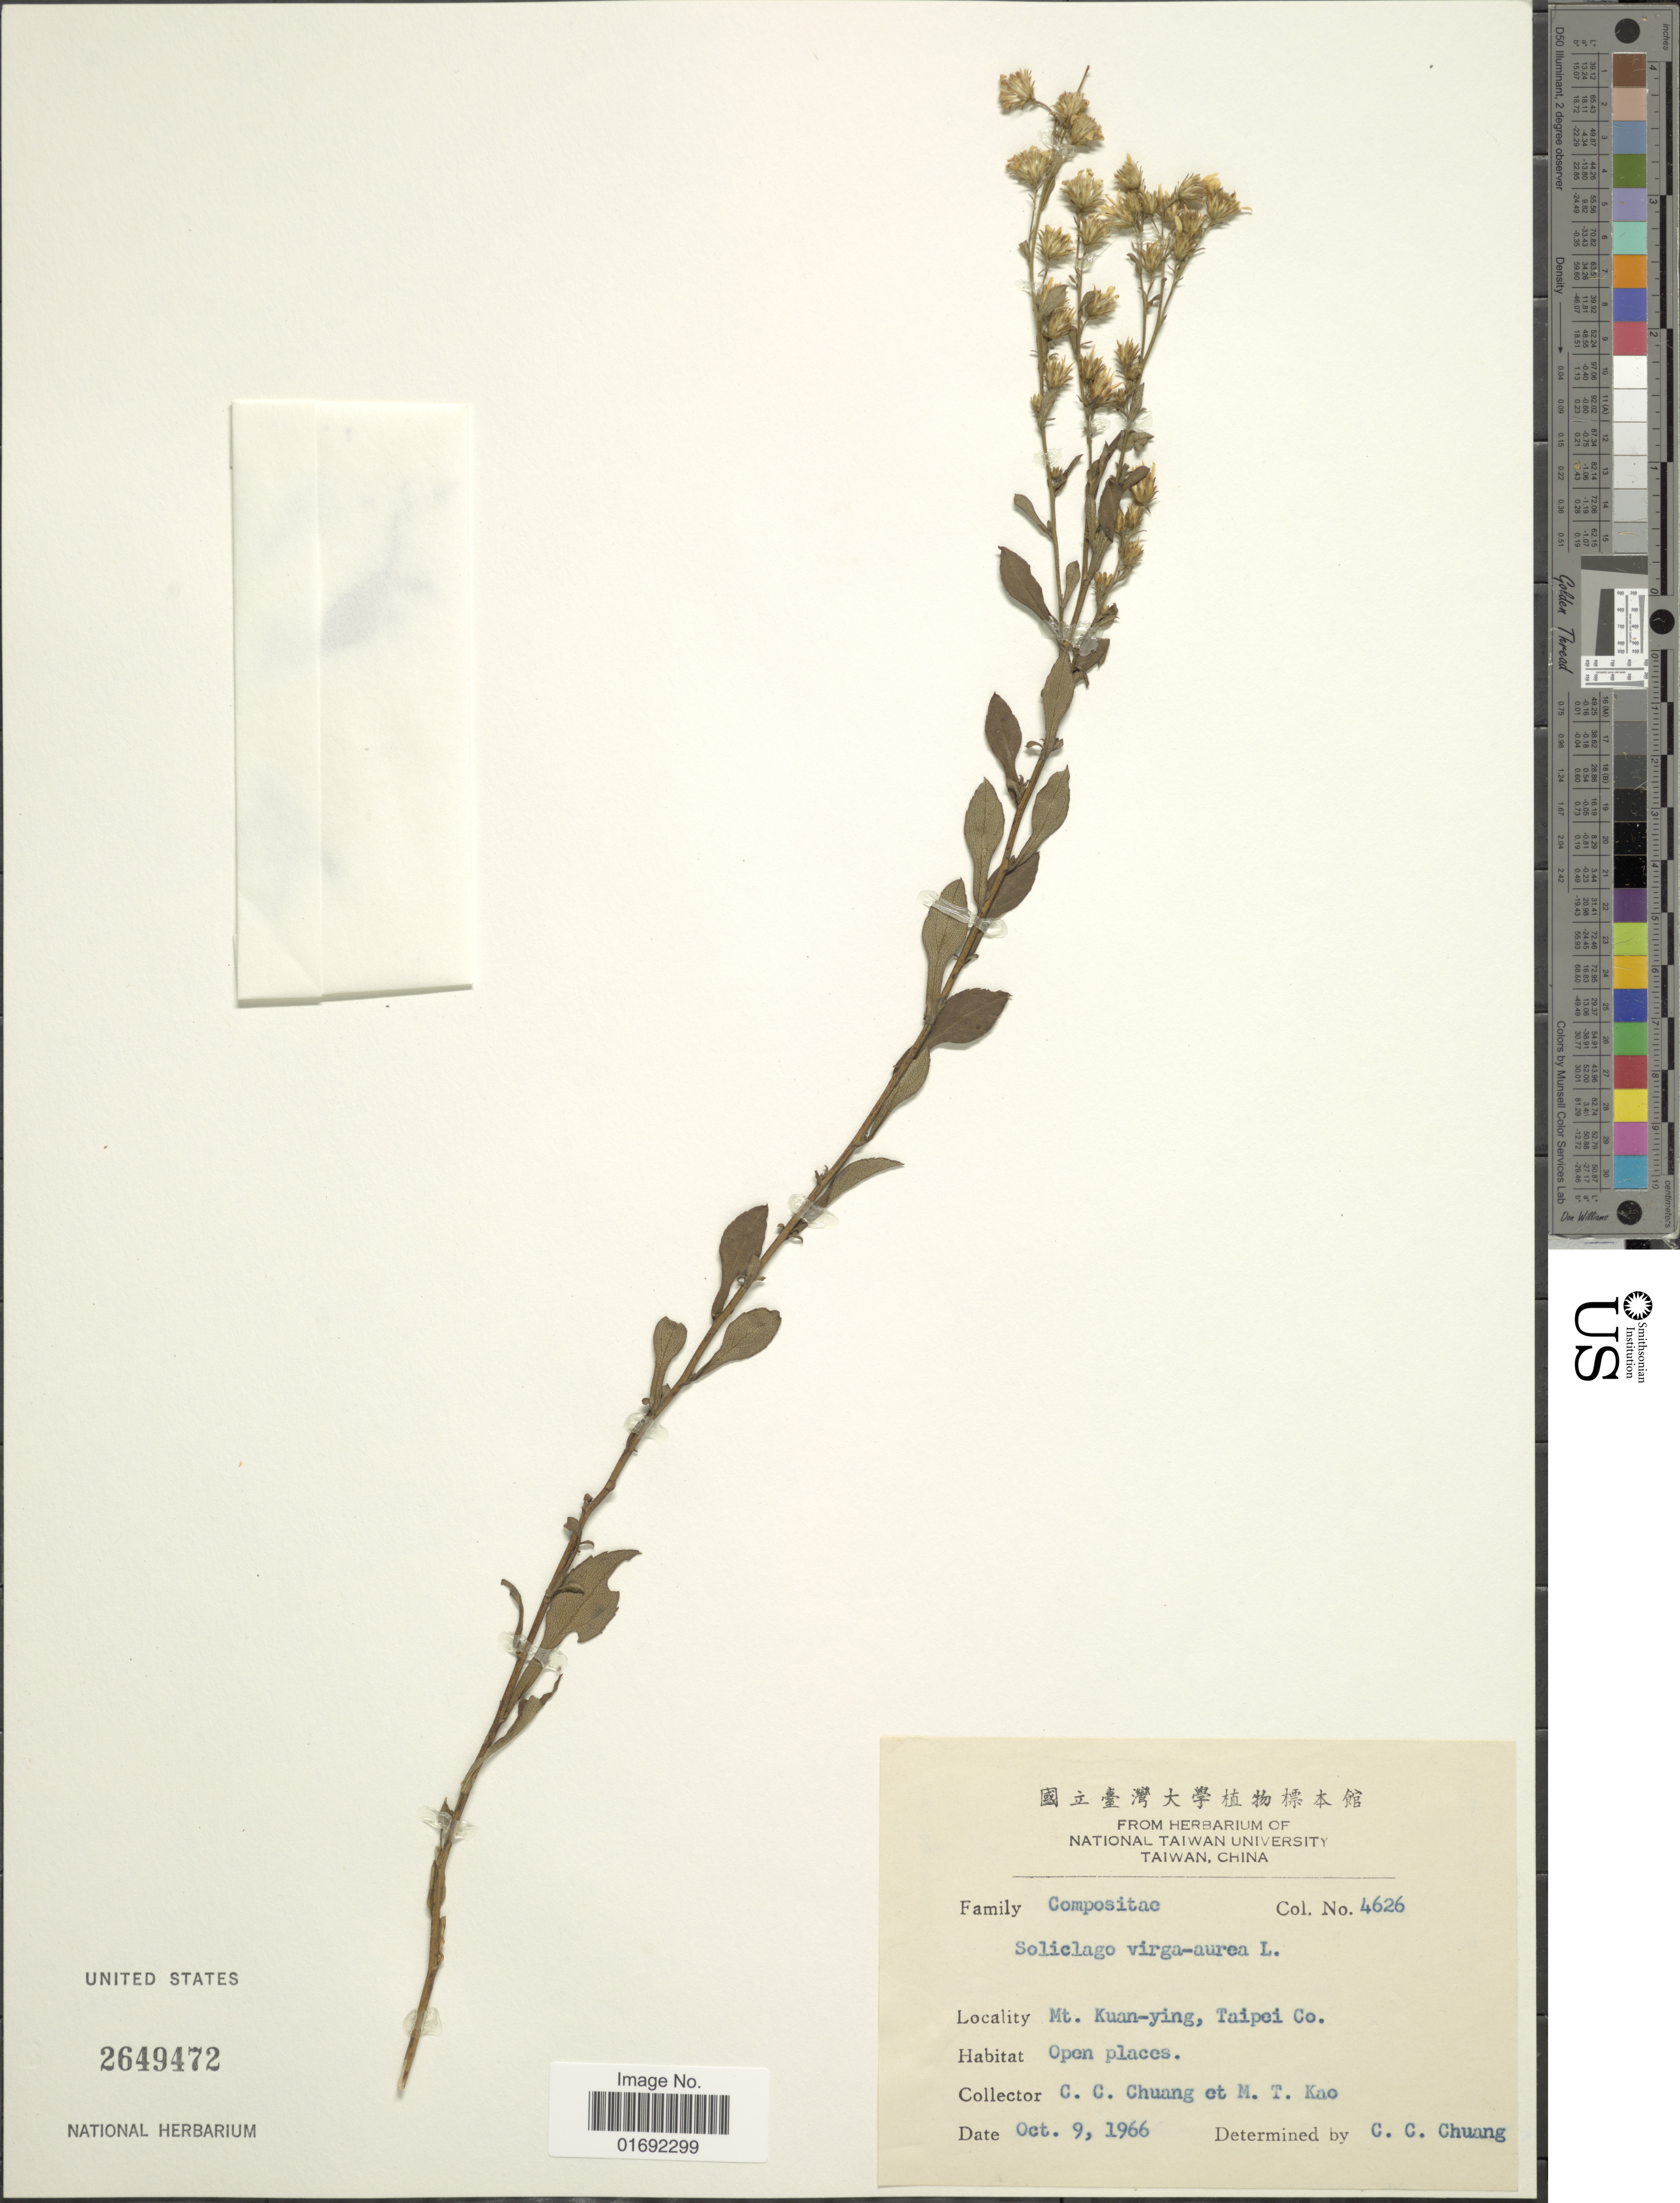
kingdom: Plantae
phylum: Tracheophyta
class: Magnoliopsida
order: Asterales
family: Asteraceae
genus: Solidago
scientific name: Solidago virgaurea var. asiatica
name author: Nakai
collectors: C. C. Chuang & M. T. Kao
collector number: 4626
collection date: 1966-10-09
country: Taiwan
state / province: Taipei City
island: Taiwan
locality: Mt. Kuan-ying, Taipei Co.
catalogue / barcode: US 2649472